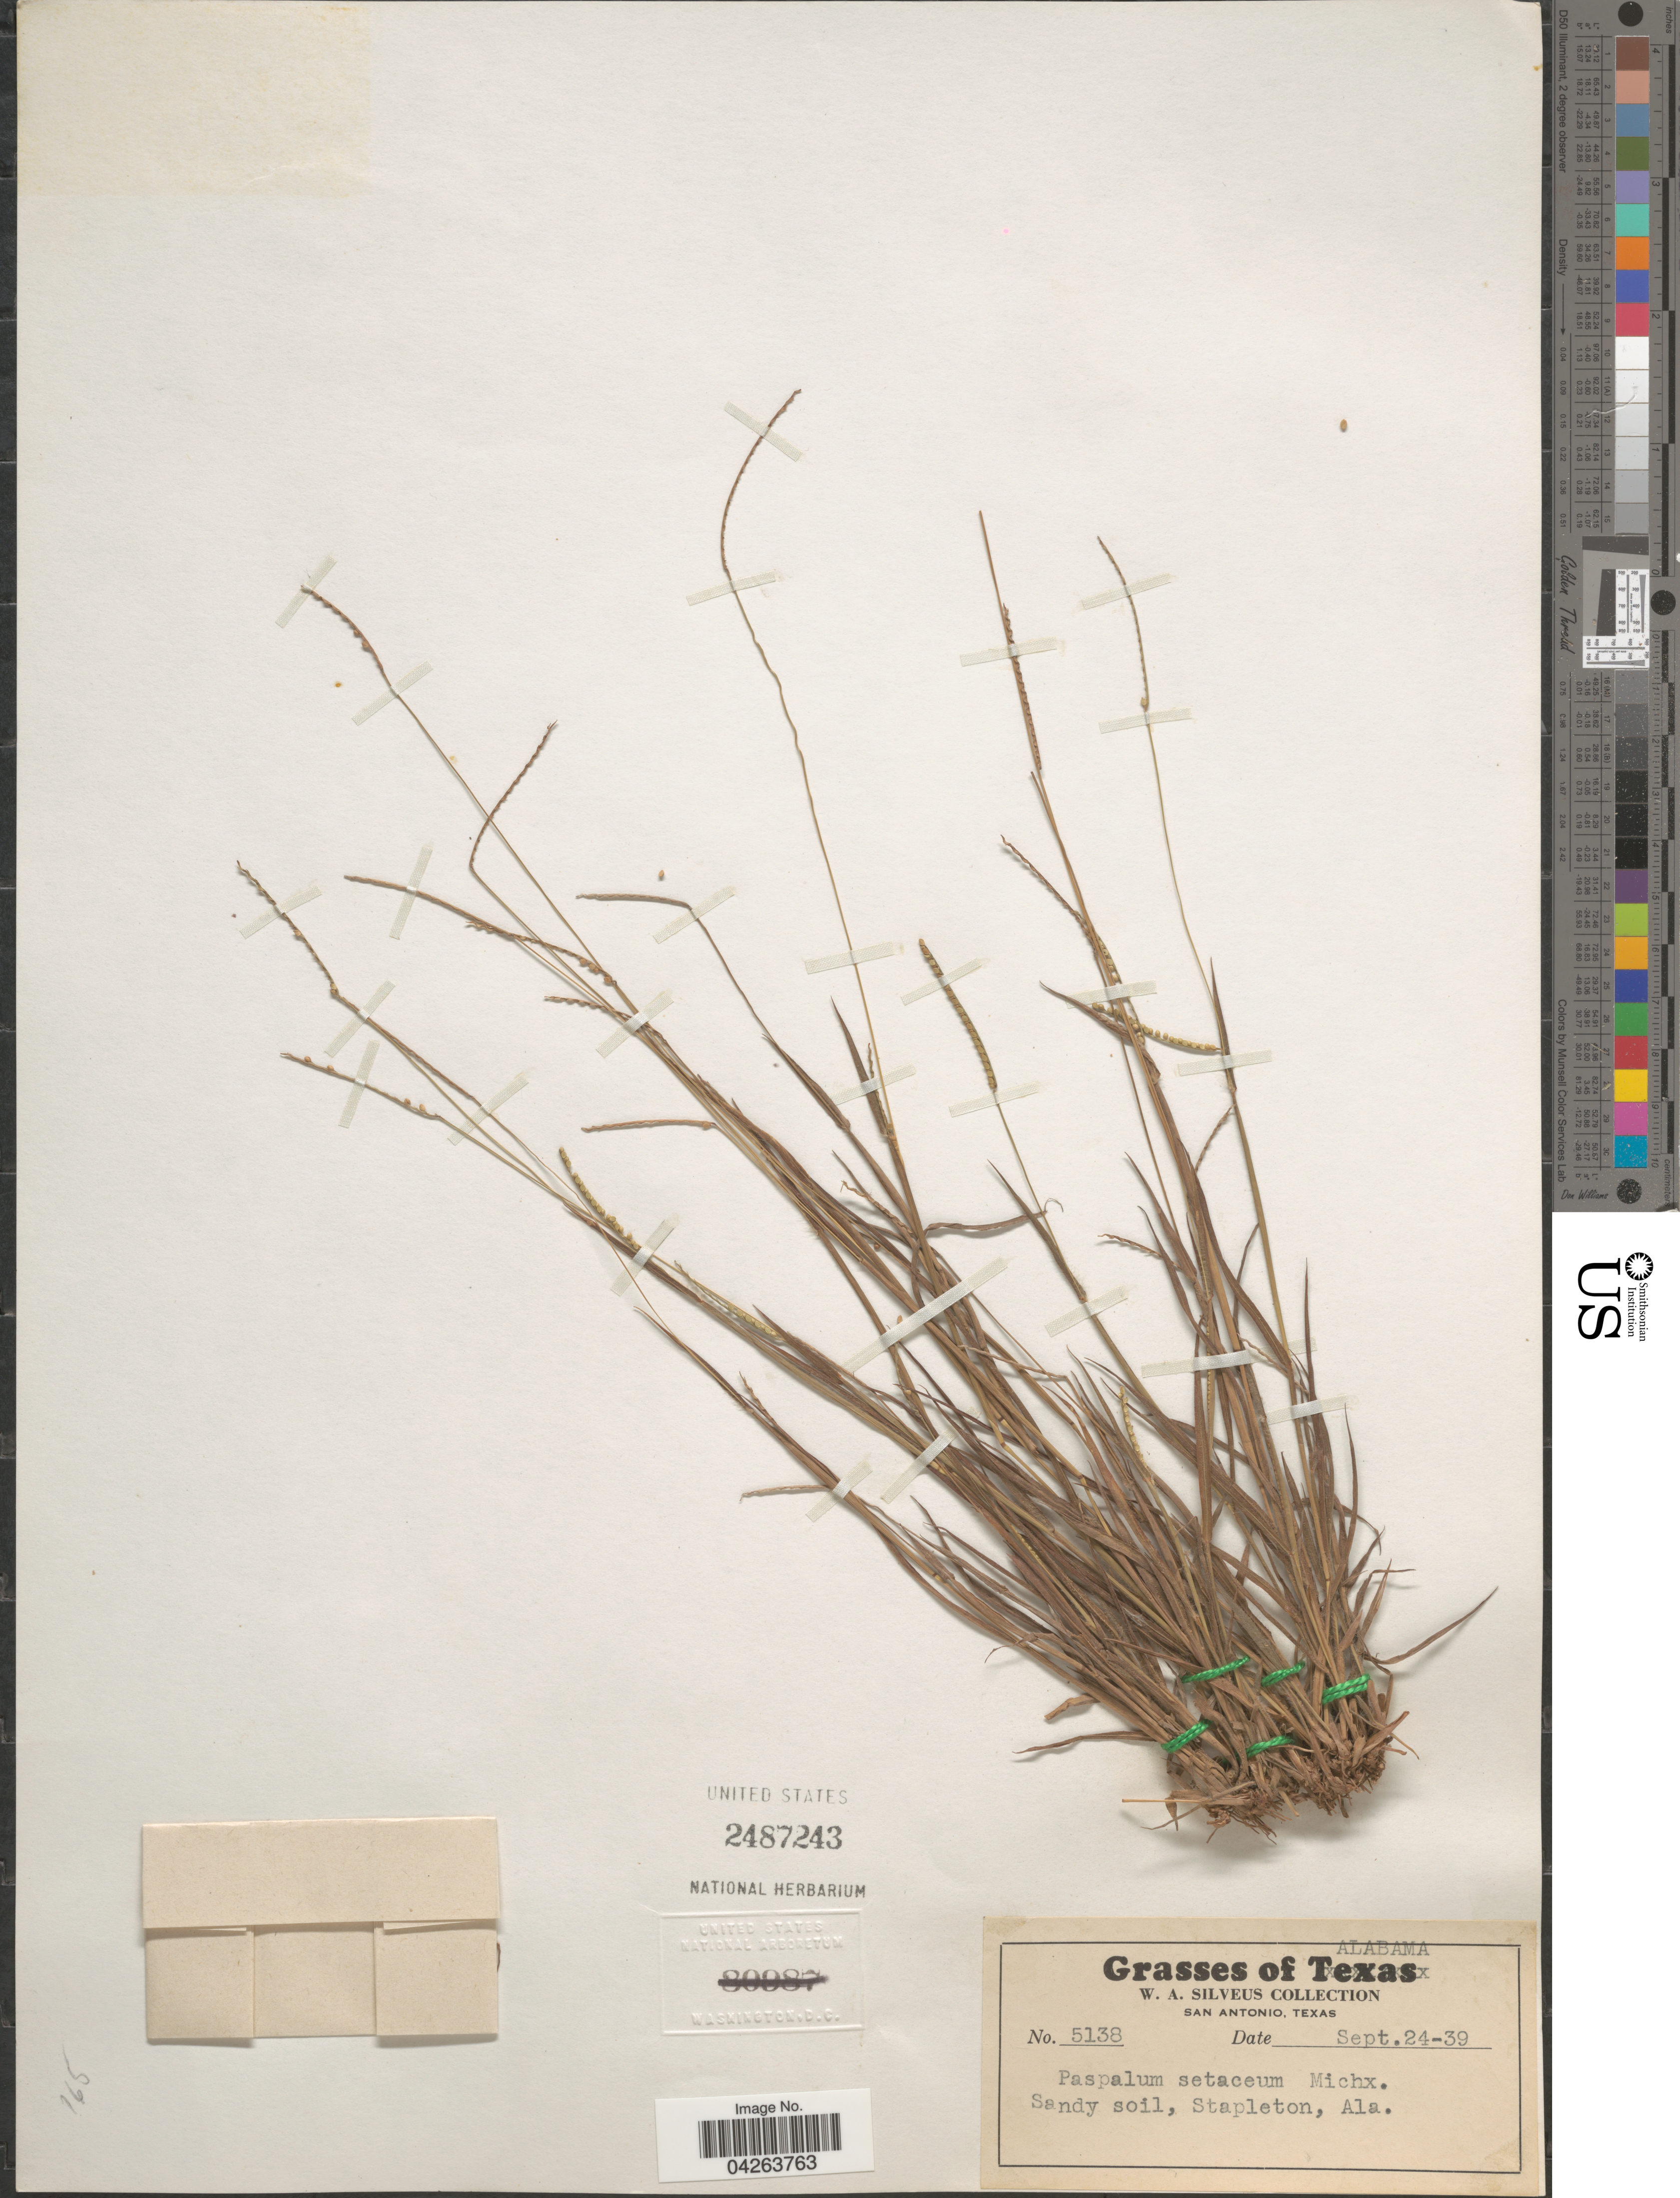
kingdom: Plantae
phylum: Tracheophyta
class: Liliopsida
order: Poales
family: Poaceae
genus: Paspalum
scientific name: Paspalum setaceum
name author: Michx.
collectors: W. Silveus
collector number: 5138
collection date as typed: Transcribed d/m/y: 24/9/39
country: United States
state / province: Alabama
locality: Sandy soil, Stapleton.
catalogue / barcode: US 2487243